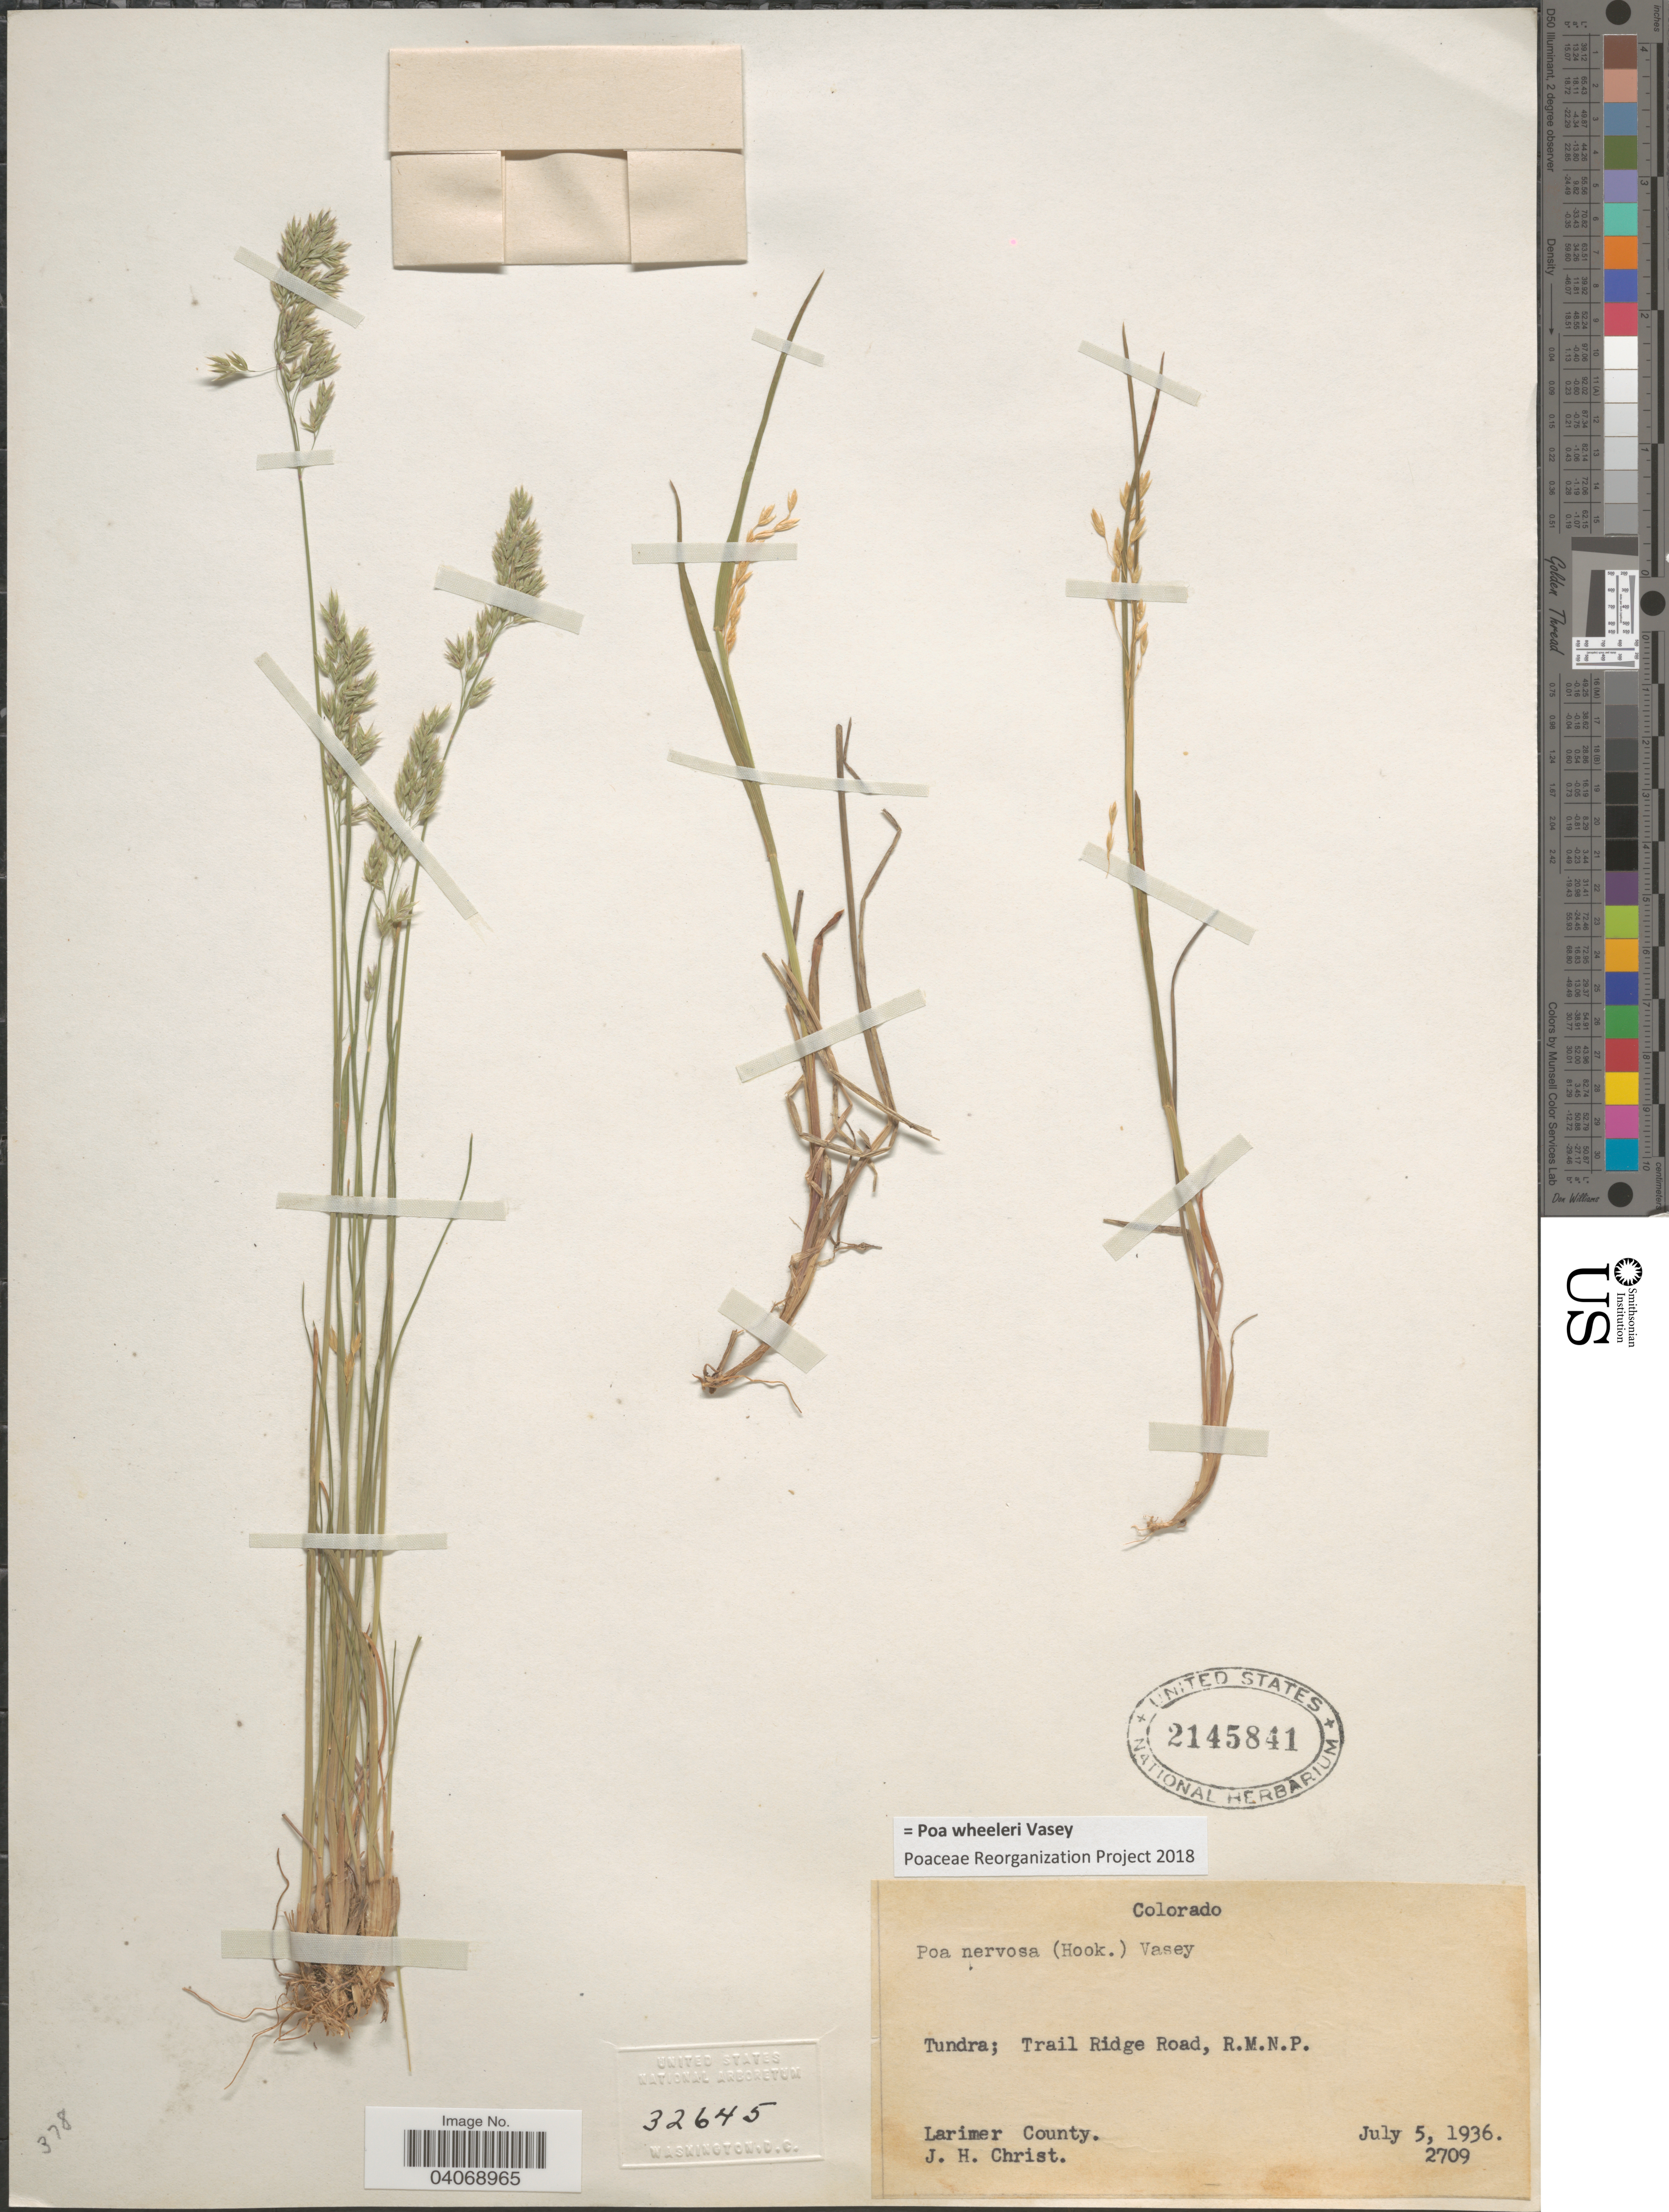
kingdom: Plantae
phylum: Tracheophyta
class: Liliopsida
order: Poales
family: Poaceae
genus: Poa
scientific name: Poa wheeleri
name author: Vasey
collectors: J. H. Christ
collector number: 2709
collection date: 1936-07-05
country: United States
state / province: Colorado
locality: Tundra; Trail Ridge Road, R.M.N.P. Larimer County.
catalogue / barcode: US 2145841